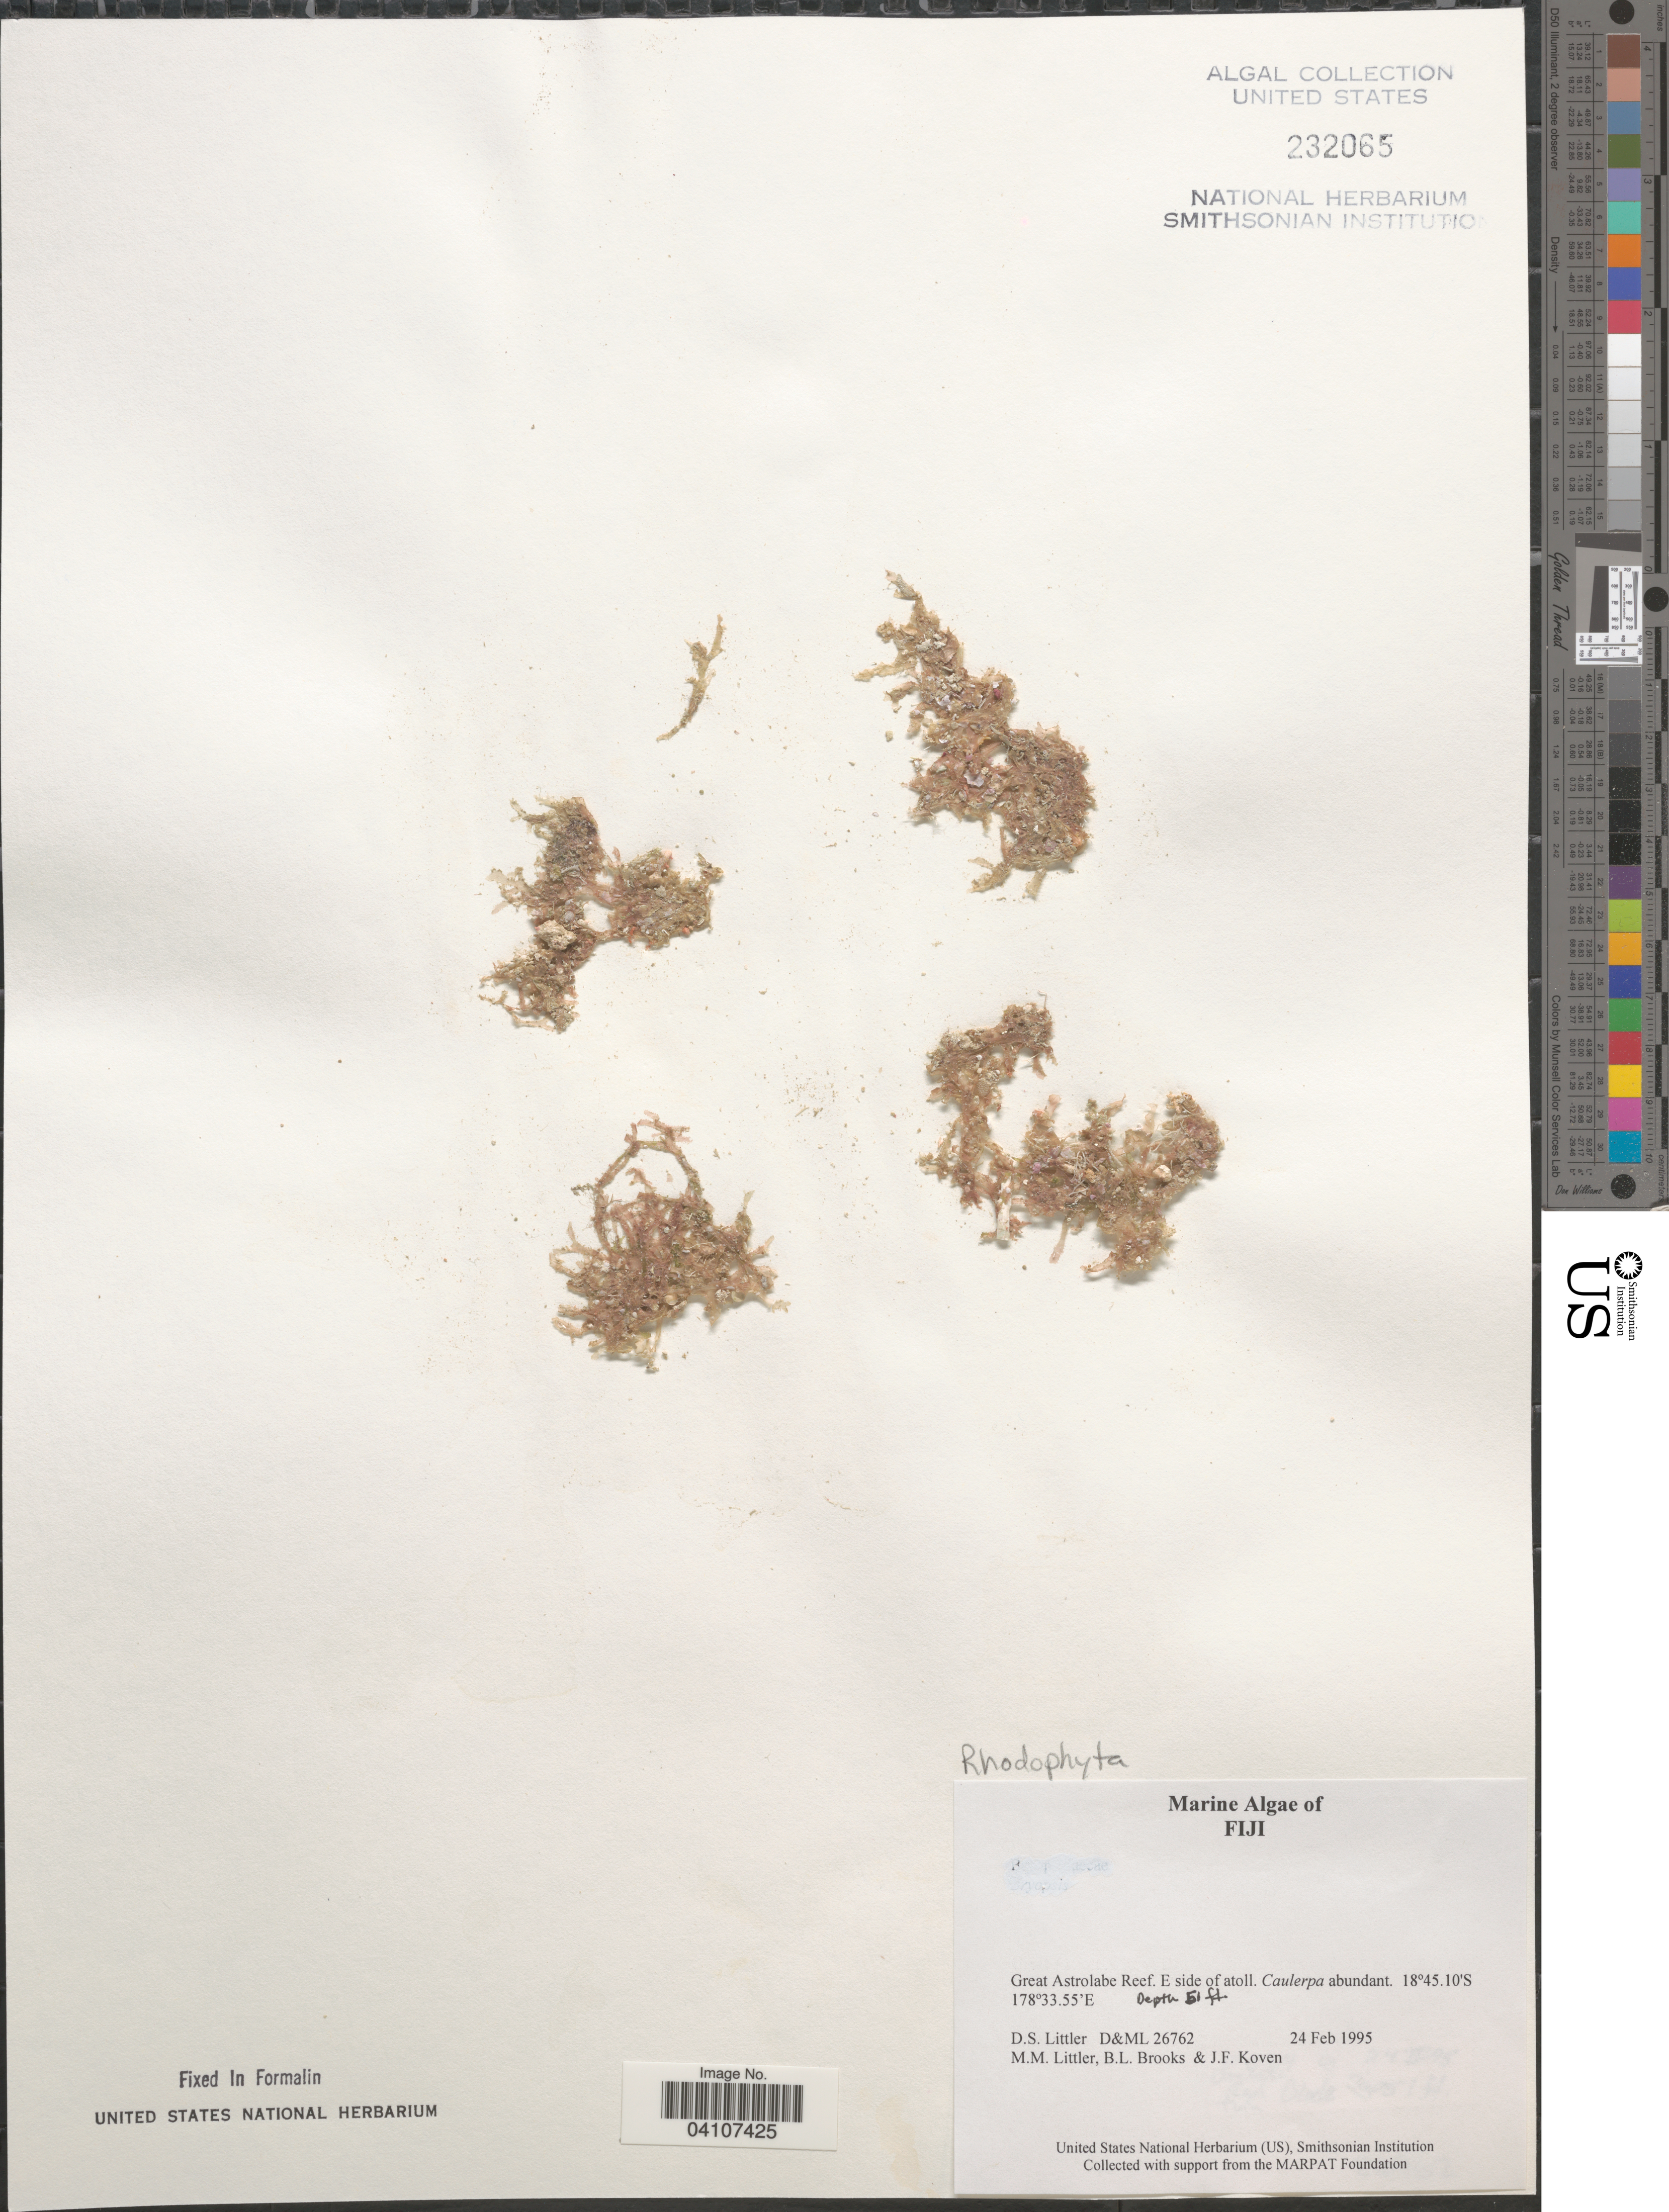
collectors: D. S. Littler, B. Brooks & J. Koven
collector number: D&ML 26762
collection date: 1995-02-24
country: Fiji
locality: Great Astrolabe Reef. E side of atoll.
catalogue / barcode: US 232065